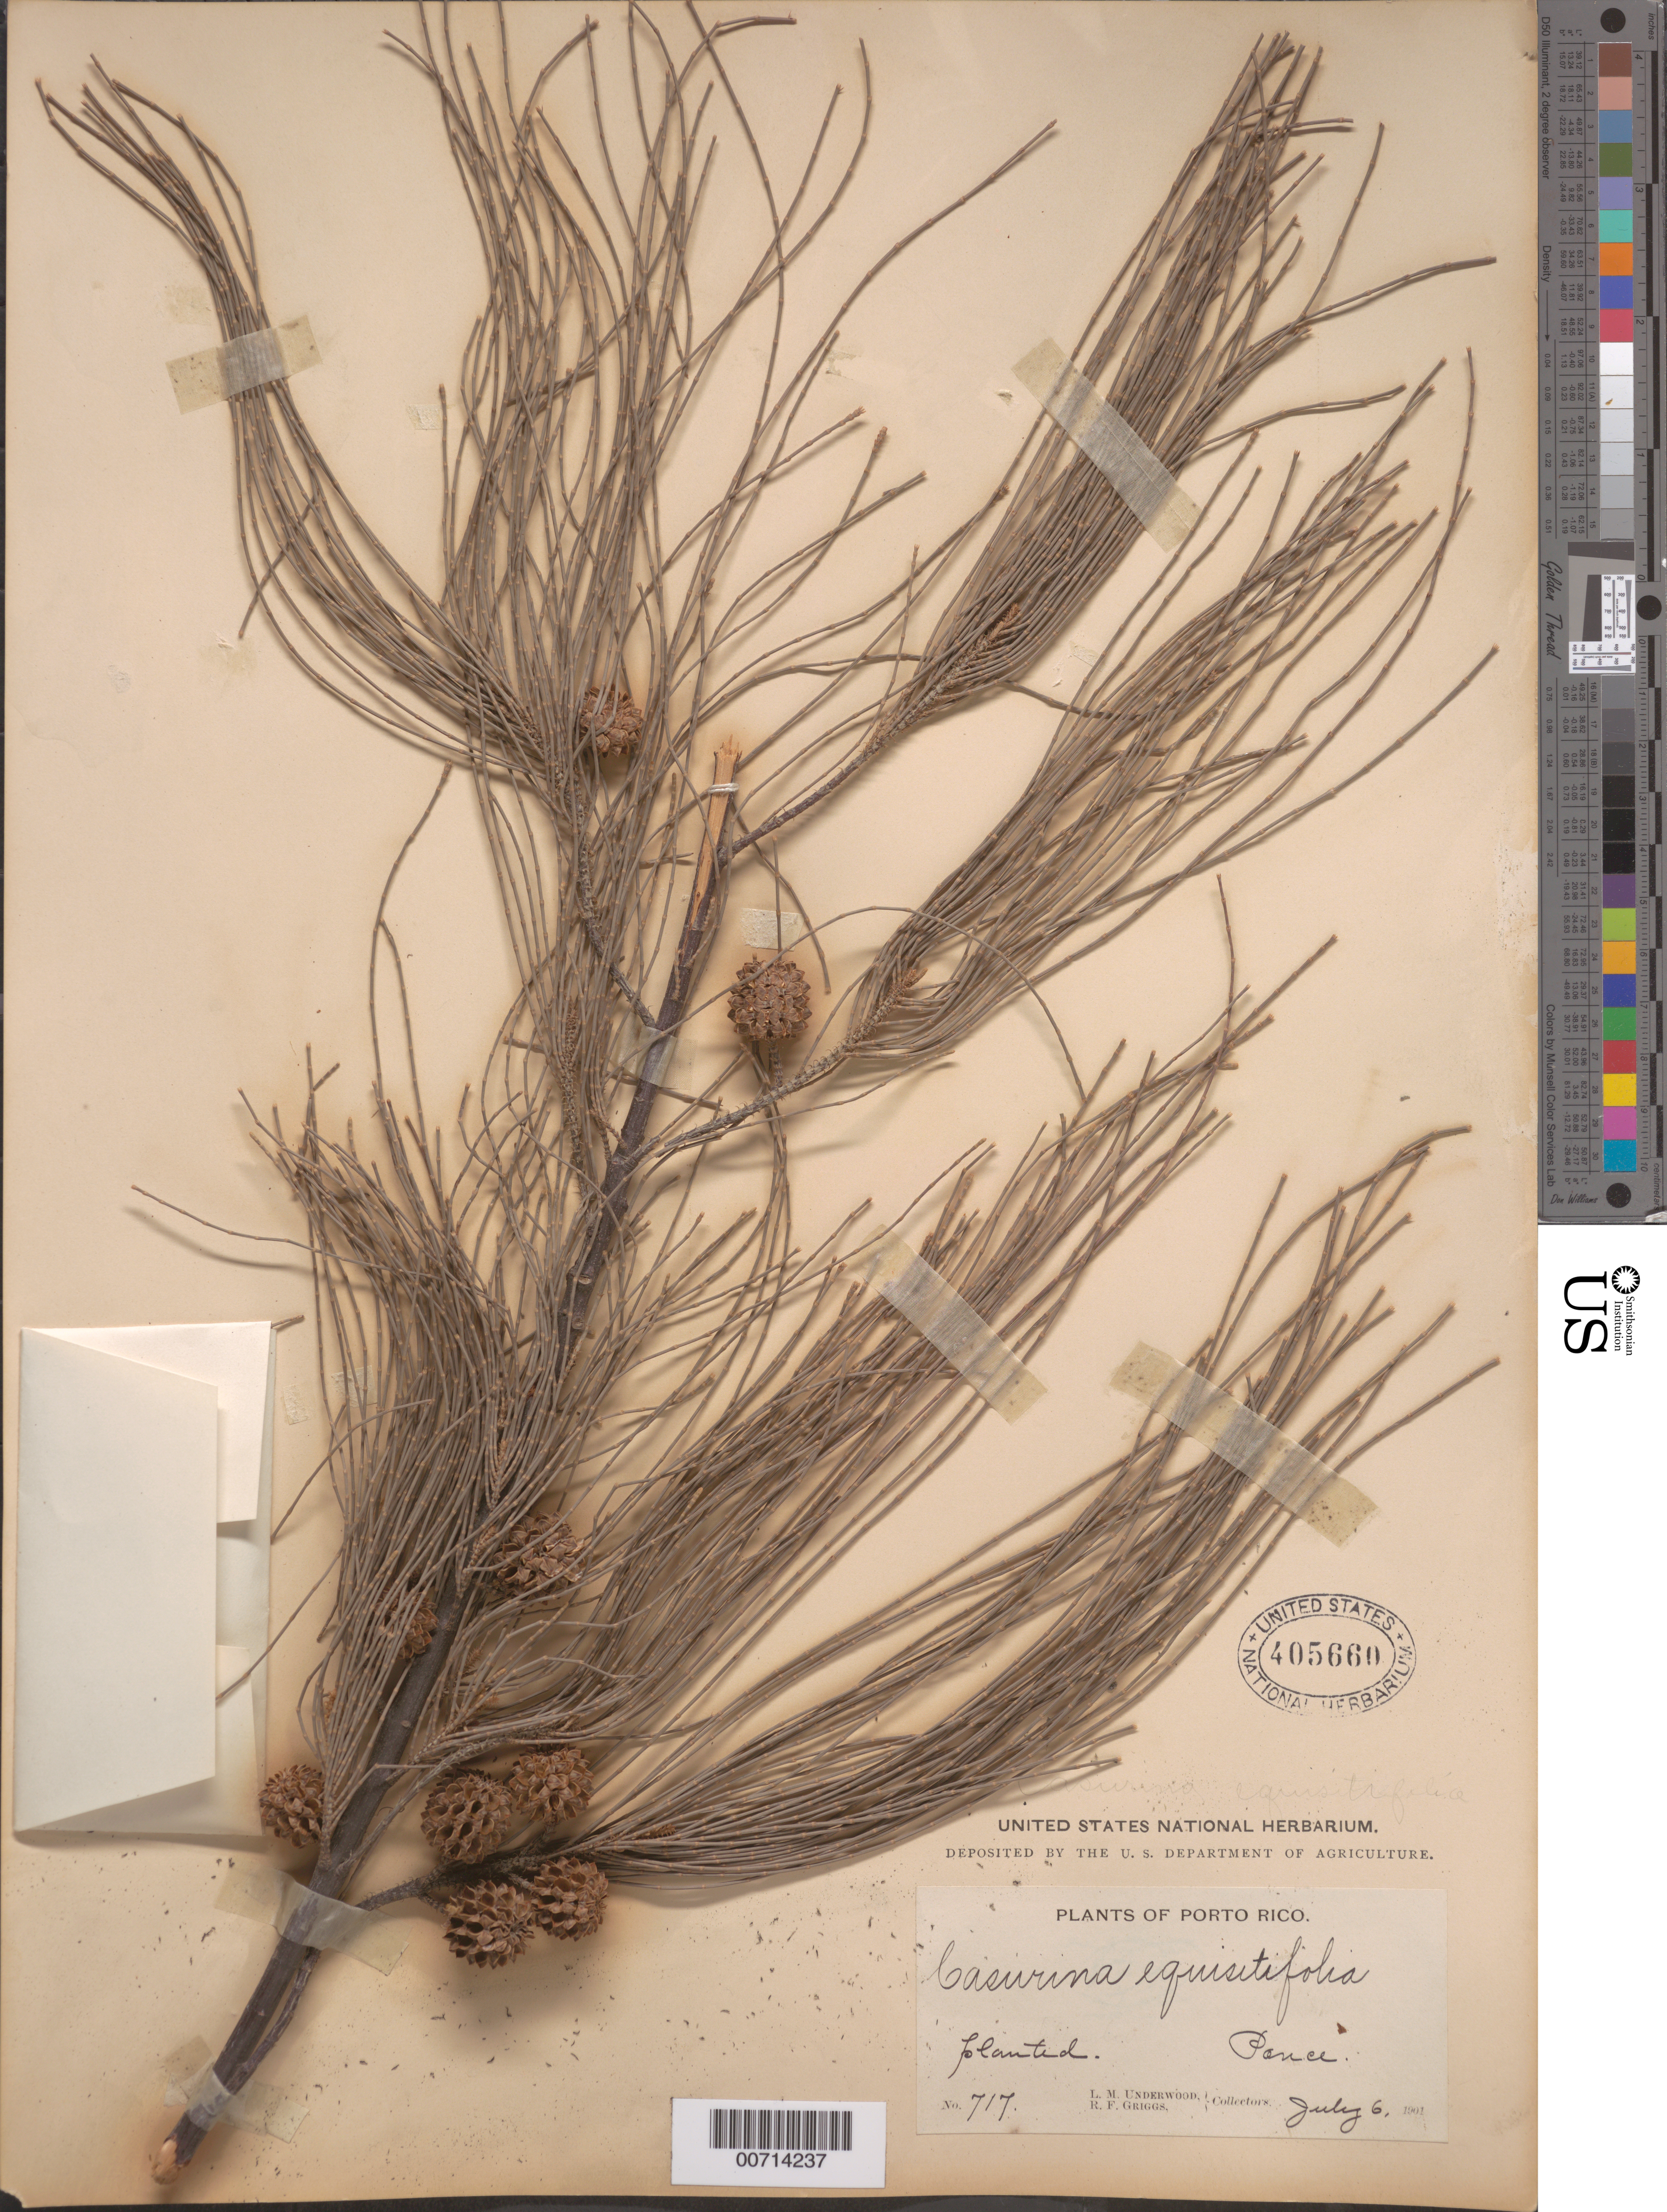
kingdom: Plantae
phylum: Tracheophyta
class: Magnoliopsida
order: Fagales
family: Casuarinaceae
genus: Casuarina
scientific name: Casuarina equisetifolia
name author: L.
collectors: L. M. Underwood & R. F. Griggs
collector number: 717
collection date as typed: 06 Jul 1901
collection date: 1901-07-06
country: Puerto Rico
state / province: Ponce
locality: Ponce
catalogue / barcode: US 405660